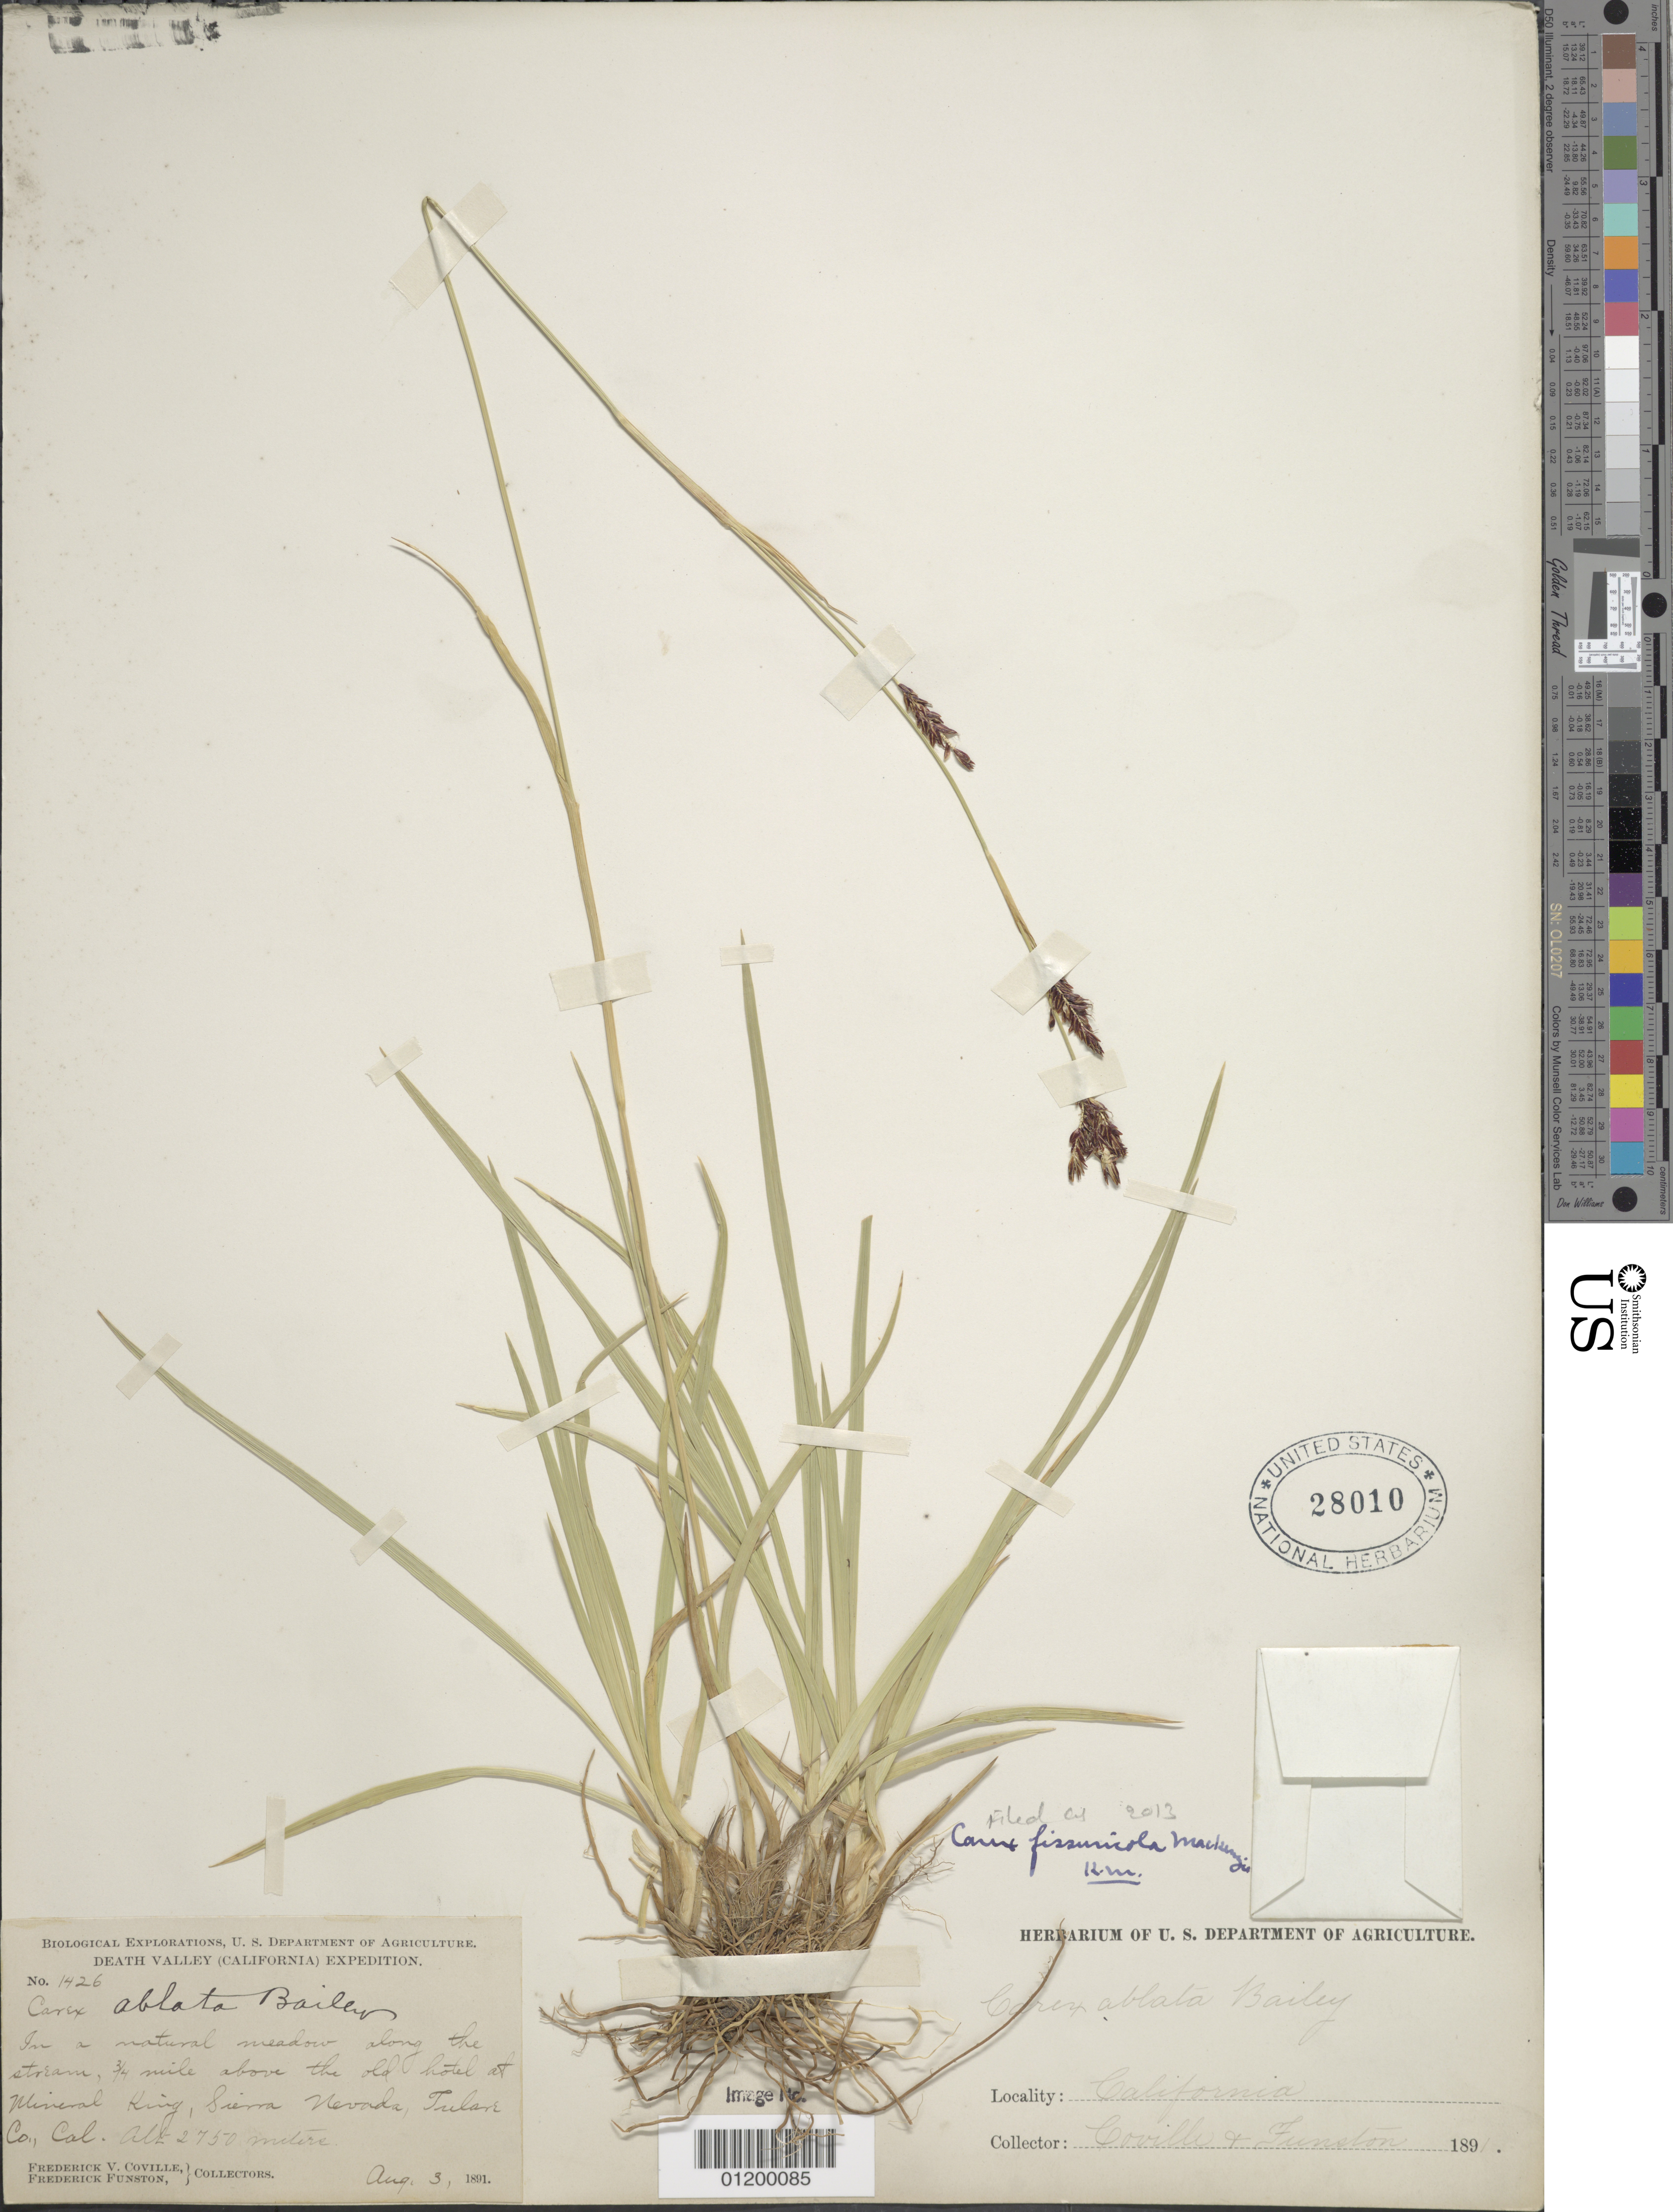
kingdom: Plantae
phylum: Tracheophyta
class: Liliopsida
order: Poales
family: Cyperaceae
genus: Carex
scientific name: Carex fissuricola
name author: Mack.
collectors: F. V. Coville & F. Funston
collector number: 1426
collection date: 1891-08-03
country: United States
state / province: California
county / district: Nevada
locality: In a natural meadow along the stream 3/4 mile above (east) the old hotel at Mineral King, Sierrra Nevada Co.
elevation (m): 2750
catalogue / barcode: US 28010